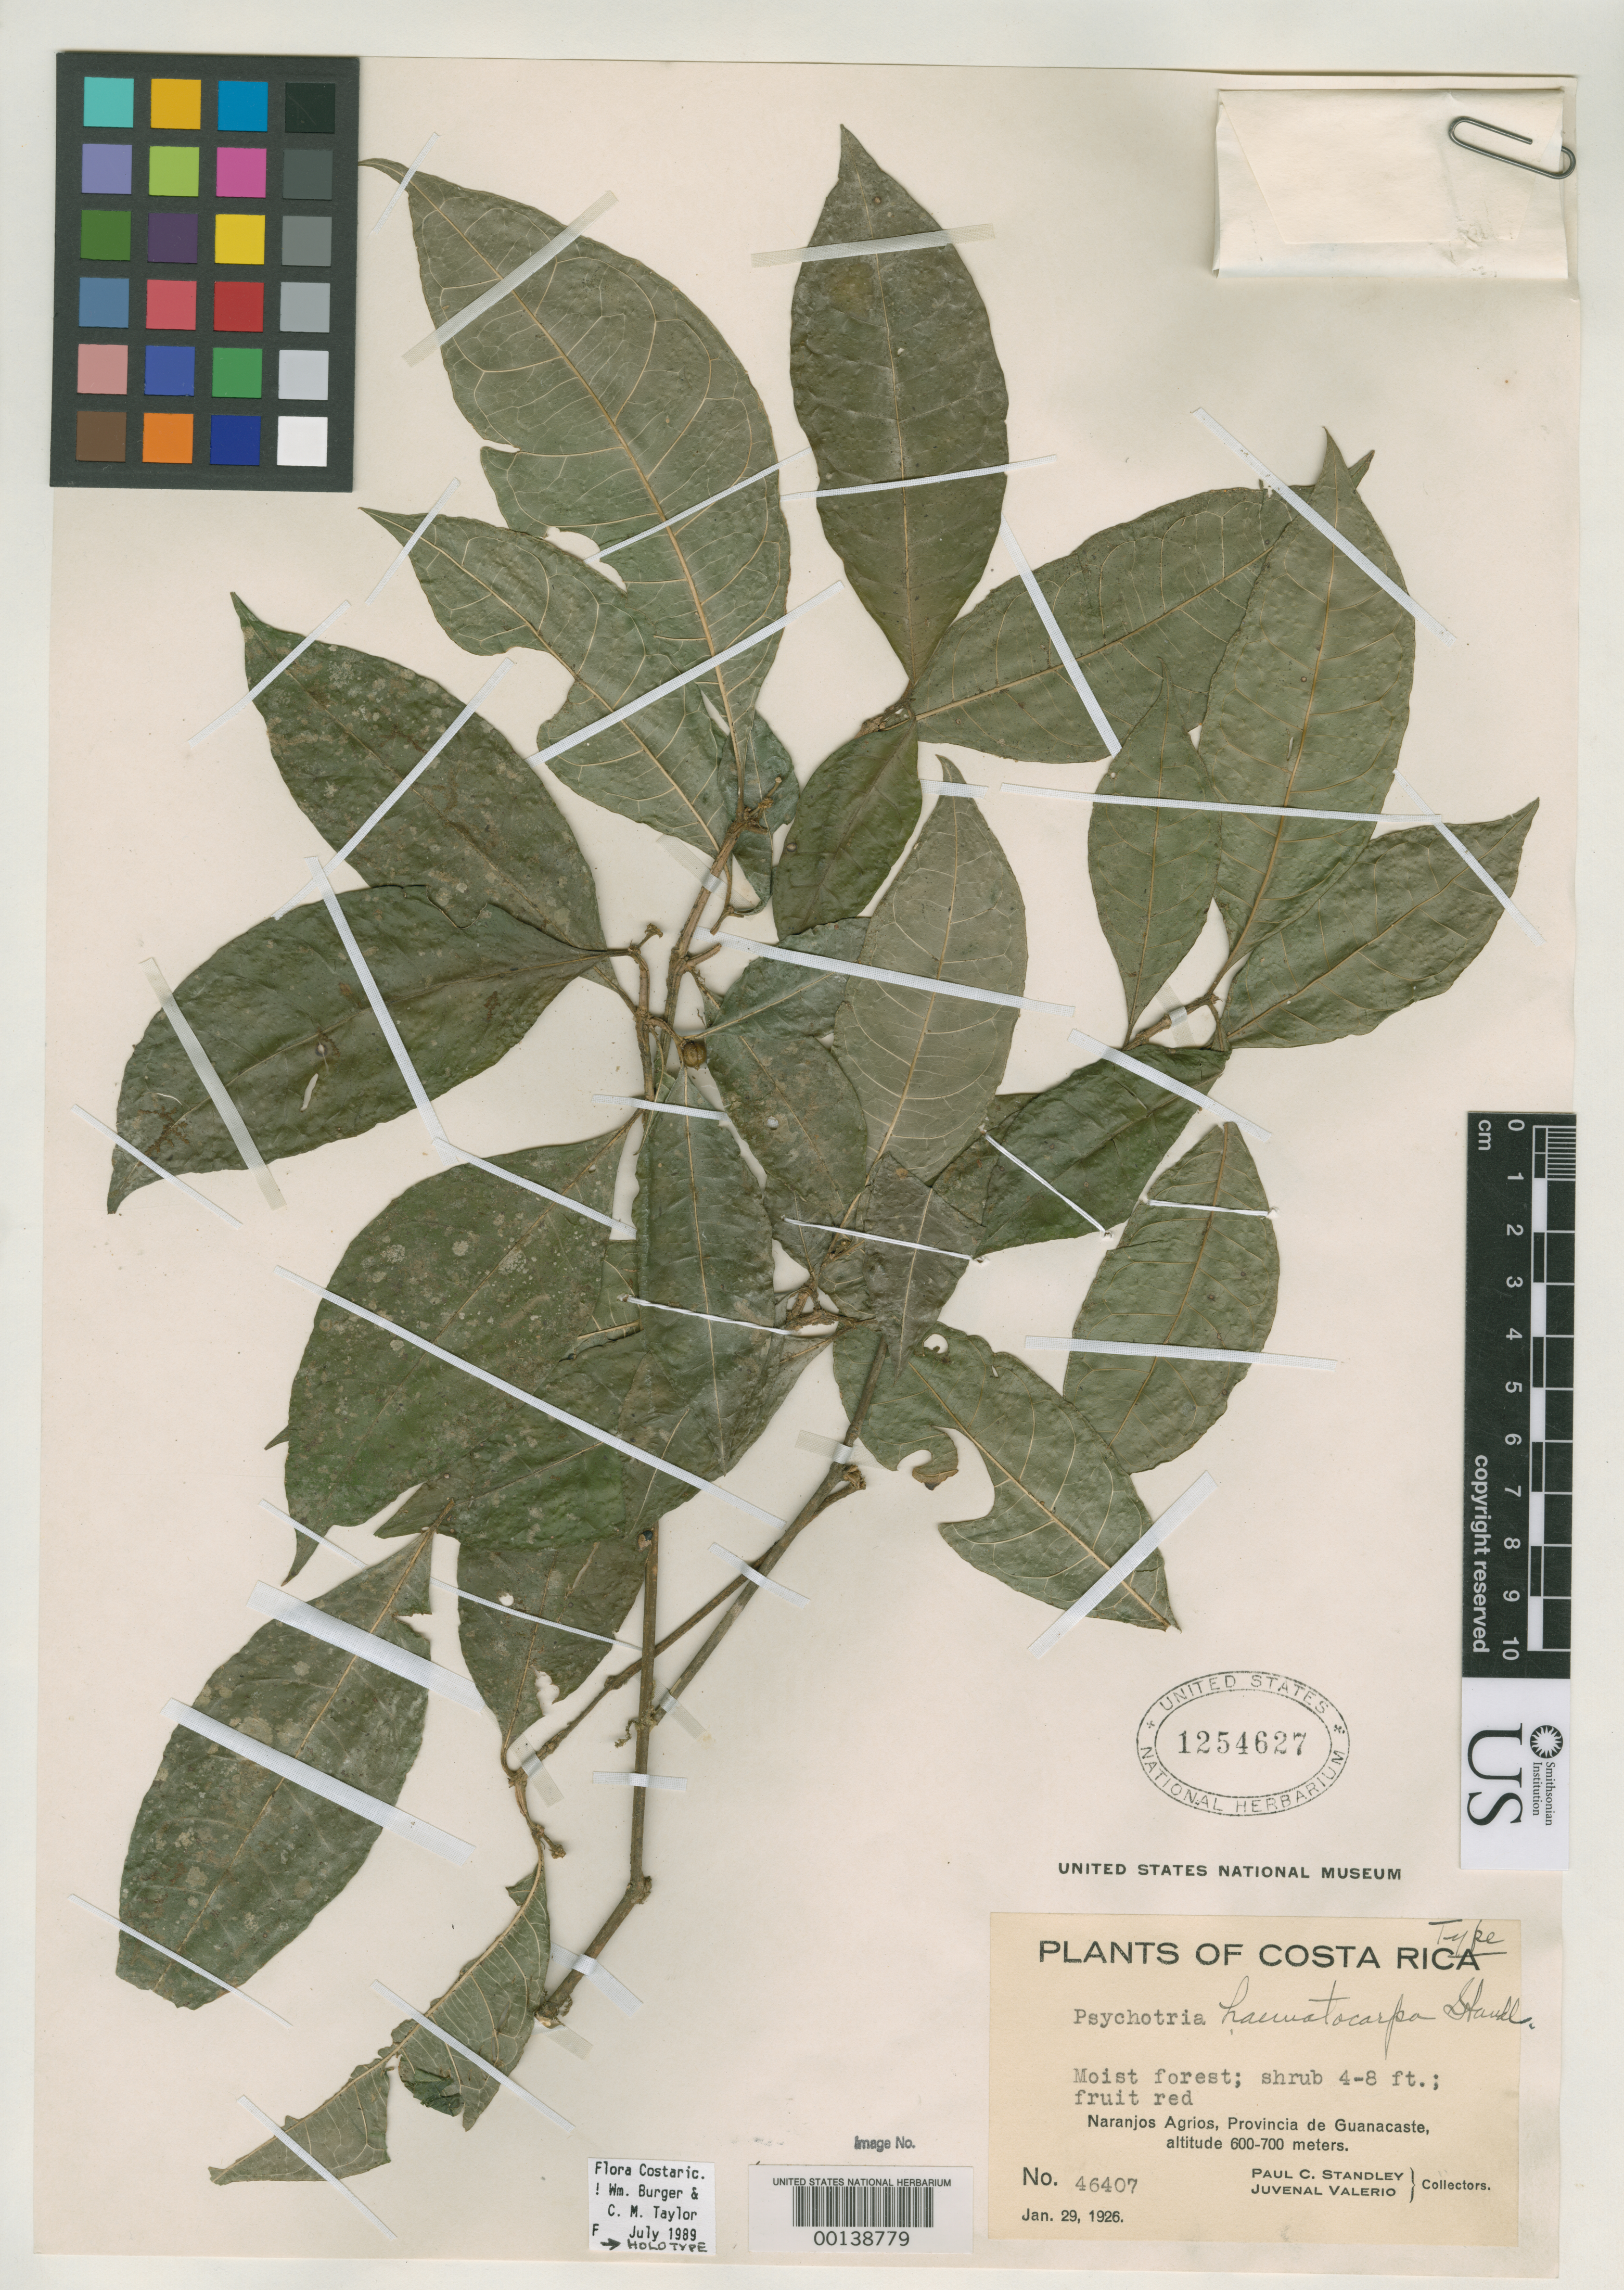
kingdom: Plantae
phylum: Tracheophyta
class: Magnoliopsida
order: Gentianales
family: Rubiaceae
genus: Psychotria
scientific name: Psychotria haematocarpa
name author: Standl.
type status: Holotype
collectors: P. C. Standley & J. Valerio R.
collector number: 46407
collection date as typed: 29 Jan 1926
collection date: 1926-01-29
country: Costa Rica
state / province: Guanacaste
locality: Naranjos Agrio, near Tilaran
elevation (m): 600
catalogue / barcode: US 1254627